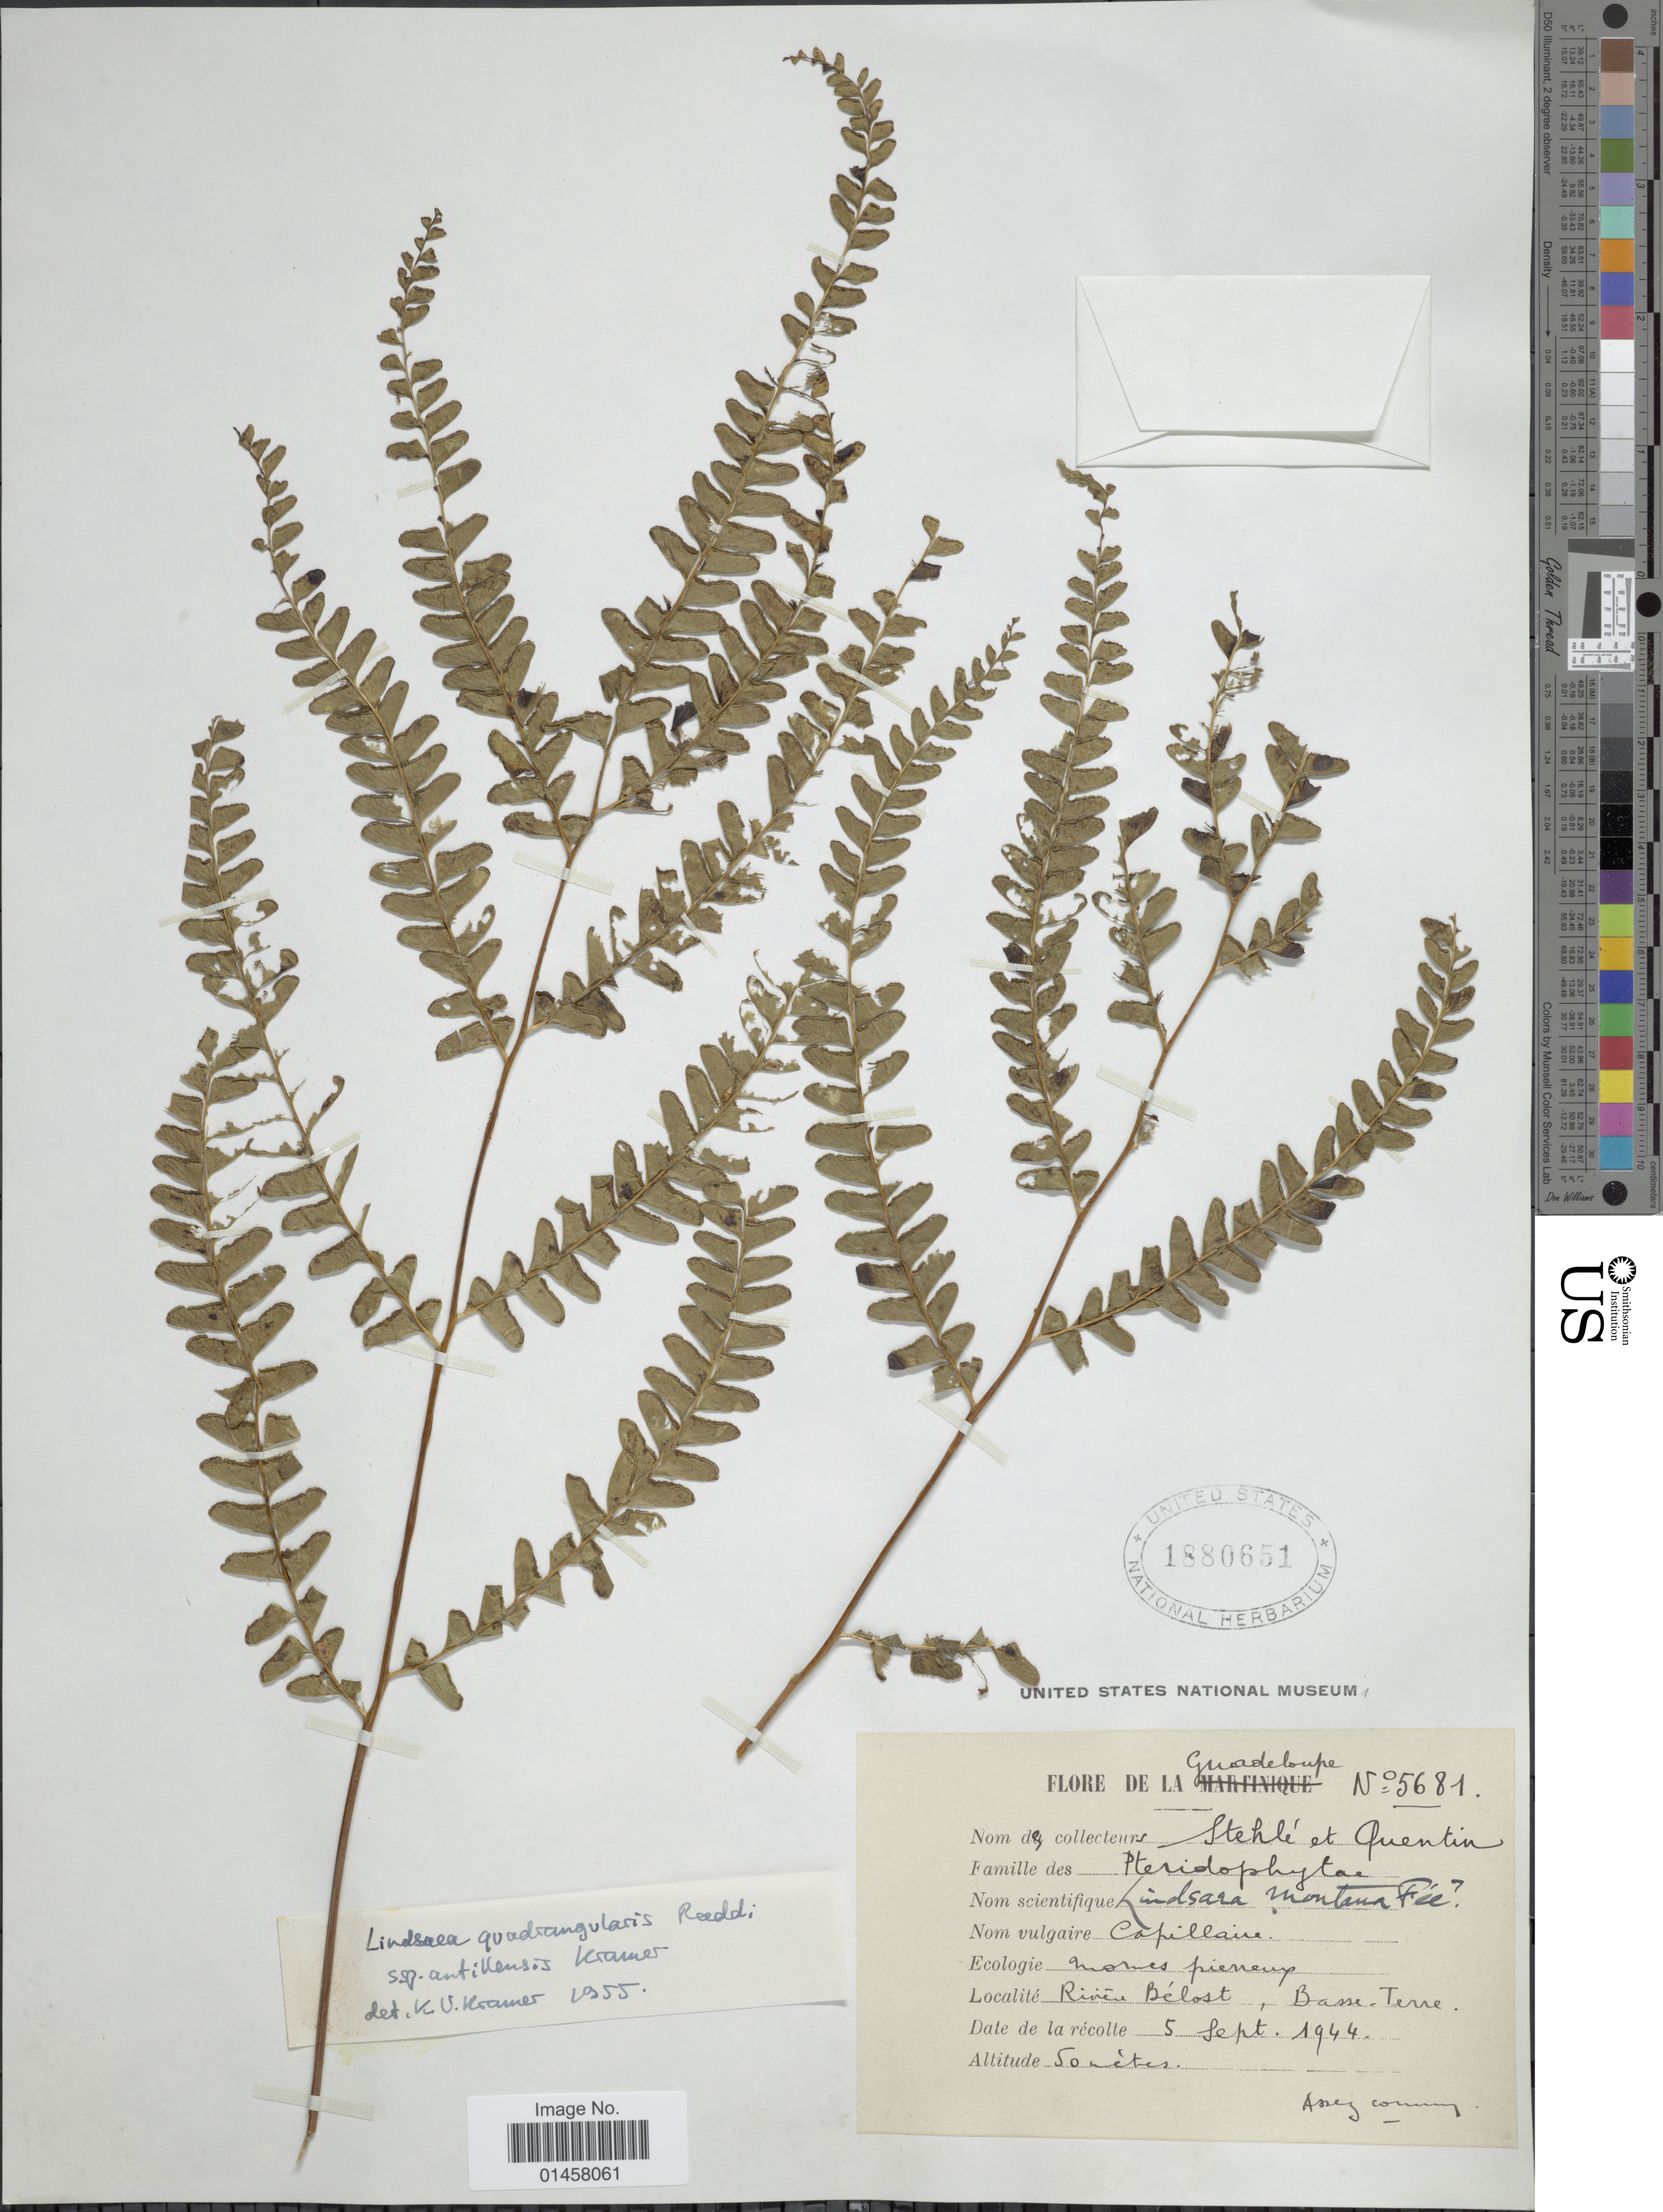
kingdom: Plantae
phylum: Tracheophyta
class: Polypodiopsida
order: Polypodiales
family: Lindsaeaceae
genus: Lindsaea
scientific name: Lindsaea quadrangularis subsp. antillensis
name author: K.U. Kramer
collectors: -- Stehlé & -. Quentin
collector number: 5681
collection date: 1944-09-05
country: Guadeloupe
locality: Flore de la Guadeloupe, Riviere Bélost, Basse-Terre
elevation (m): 50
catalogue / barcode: US 1880651